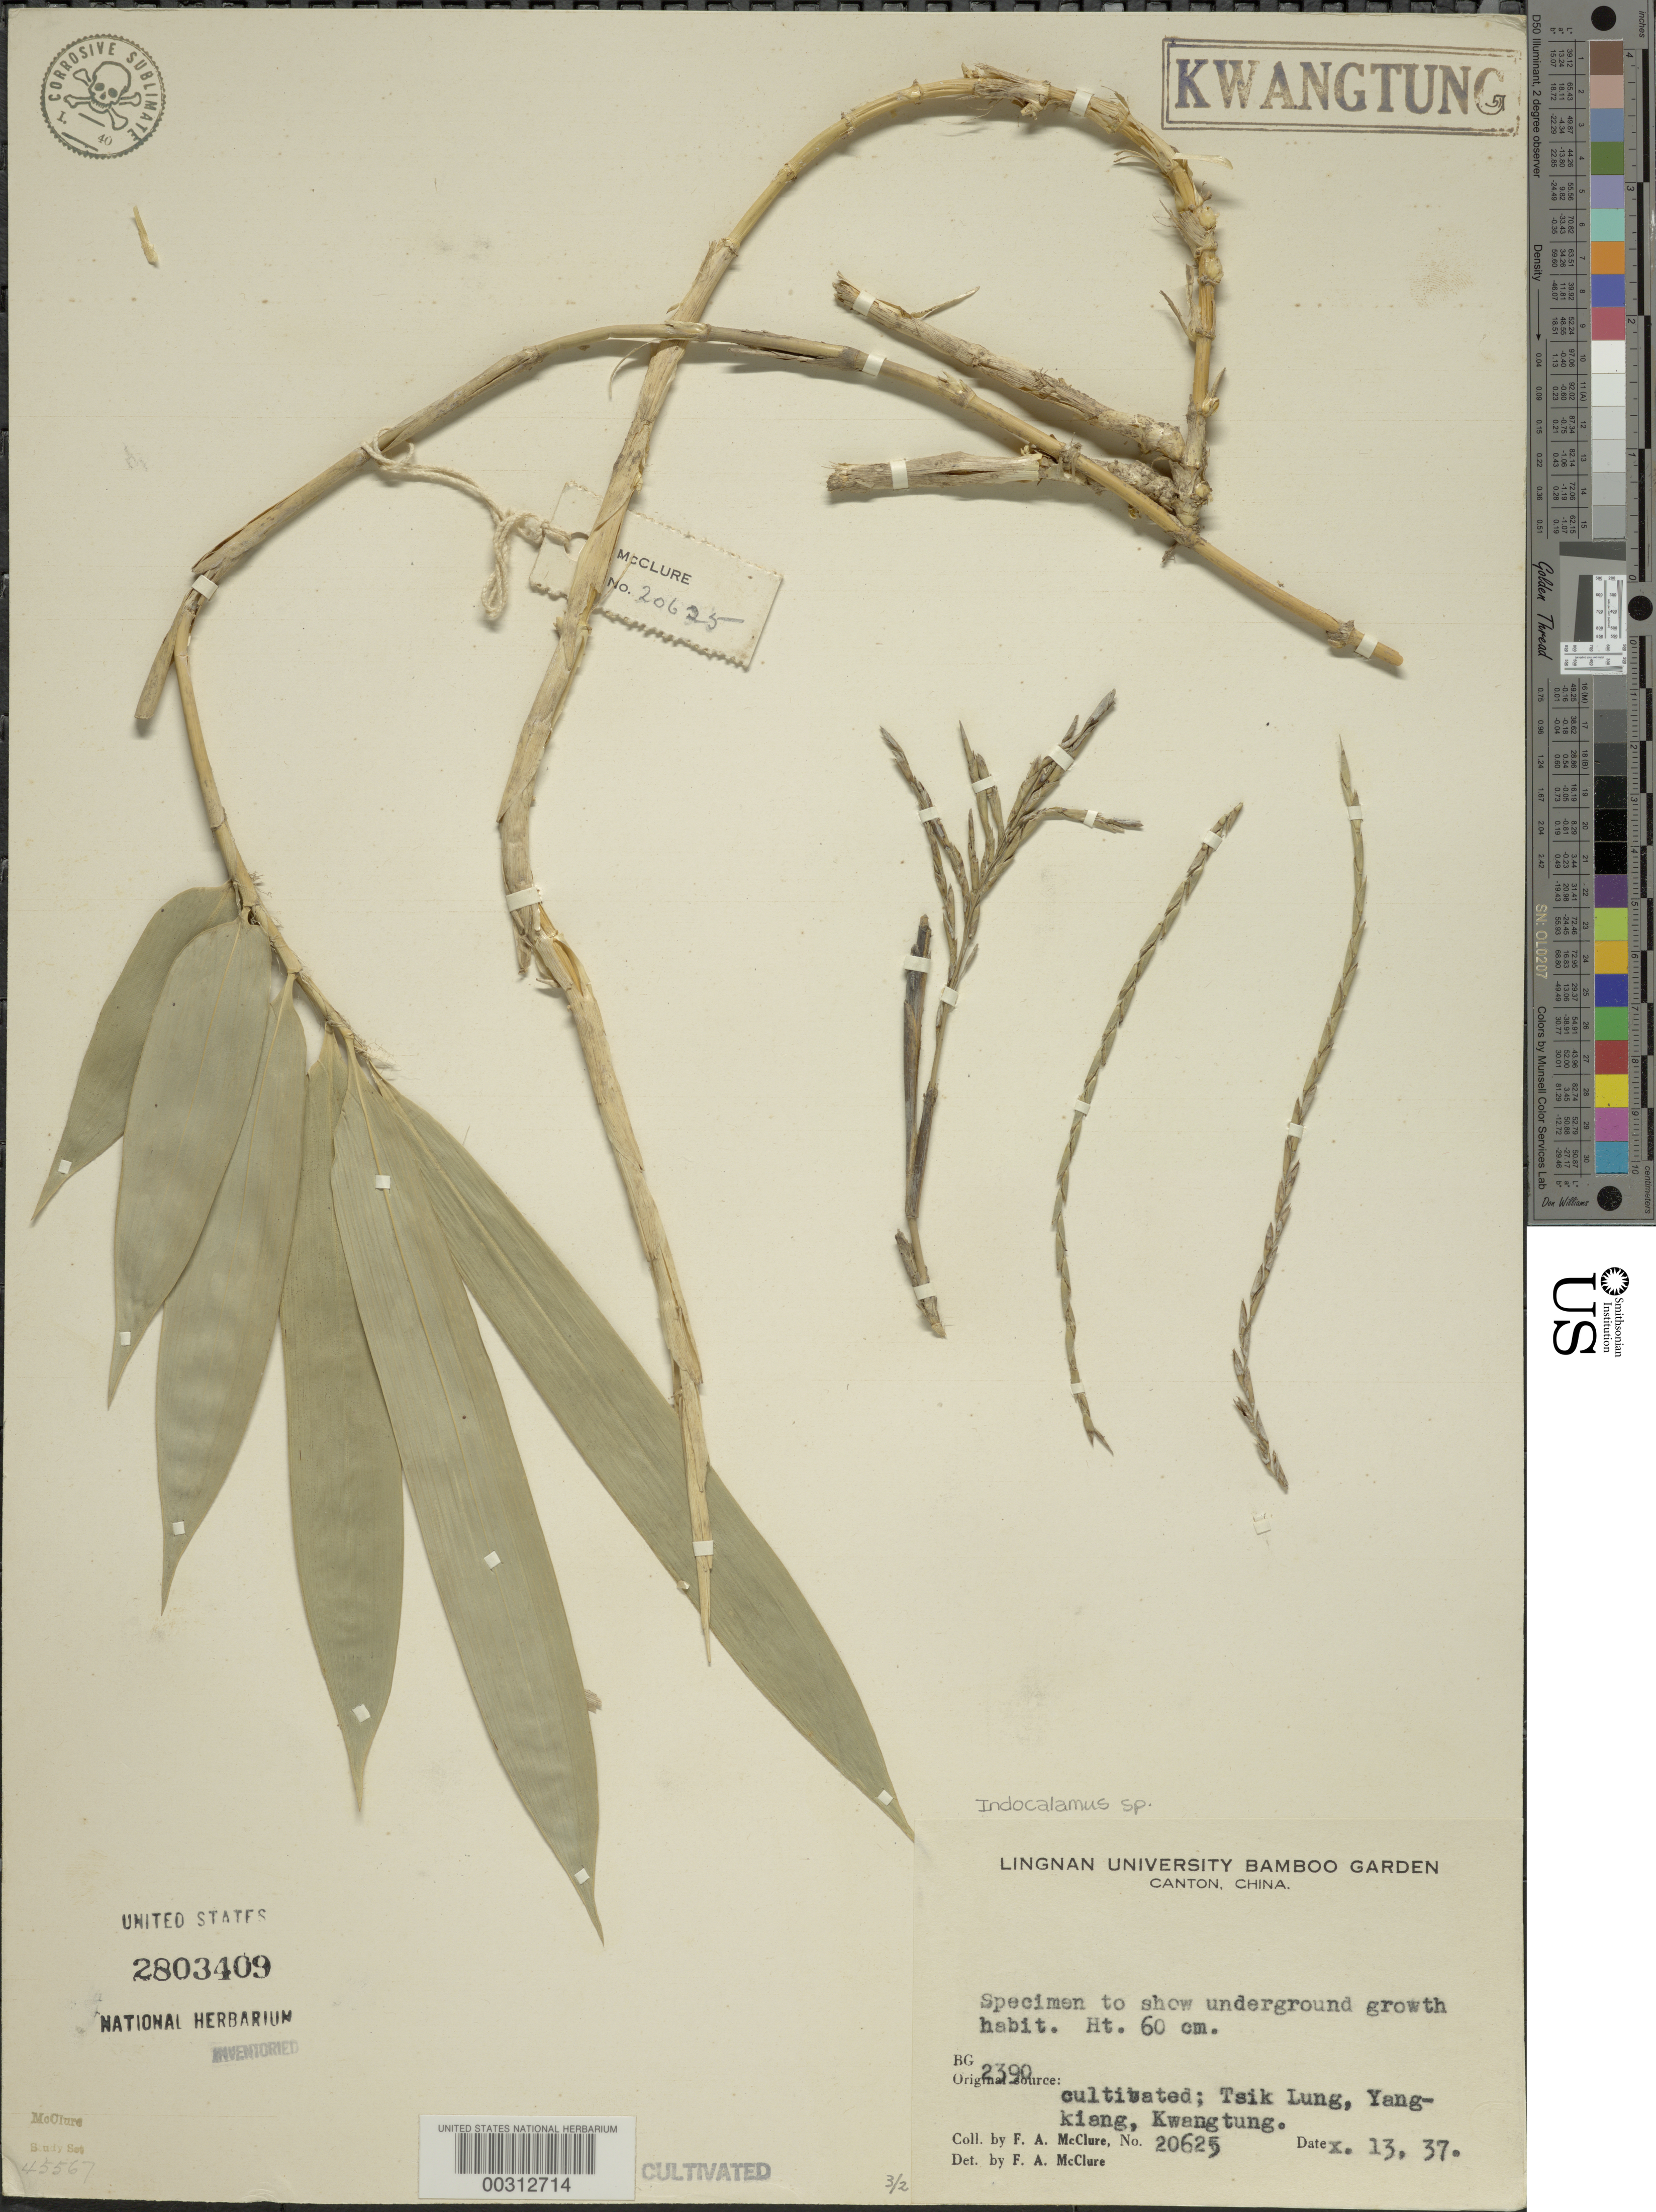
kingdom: Plantae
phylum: Tracheophyta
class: Liliopsida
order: Poales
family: Poaceae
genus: Indocalamus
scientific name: Indocalamus sp.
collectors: F. A. McClure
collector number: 20625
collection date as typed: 13 Oct 1937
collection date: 1937-10-13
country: China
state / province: Guangdong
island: Honam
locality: Lingnan univ. bg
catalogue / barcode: US 2803409